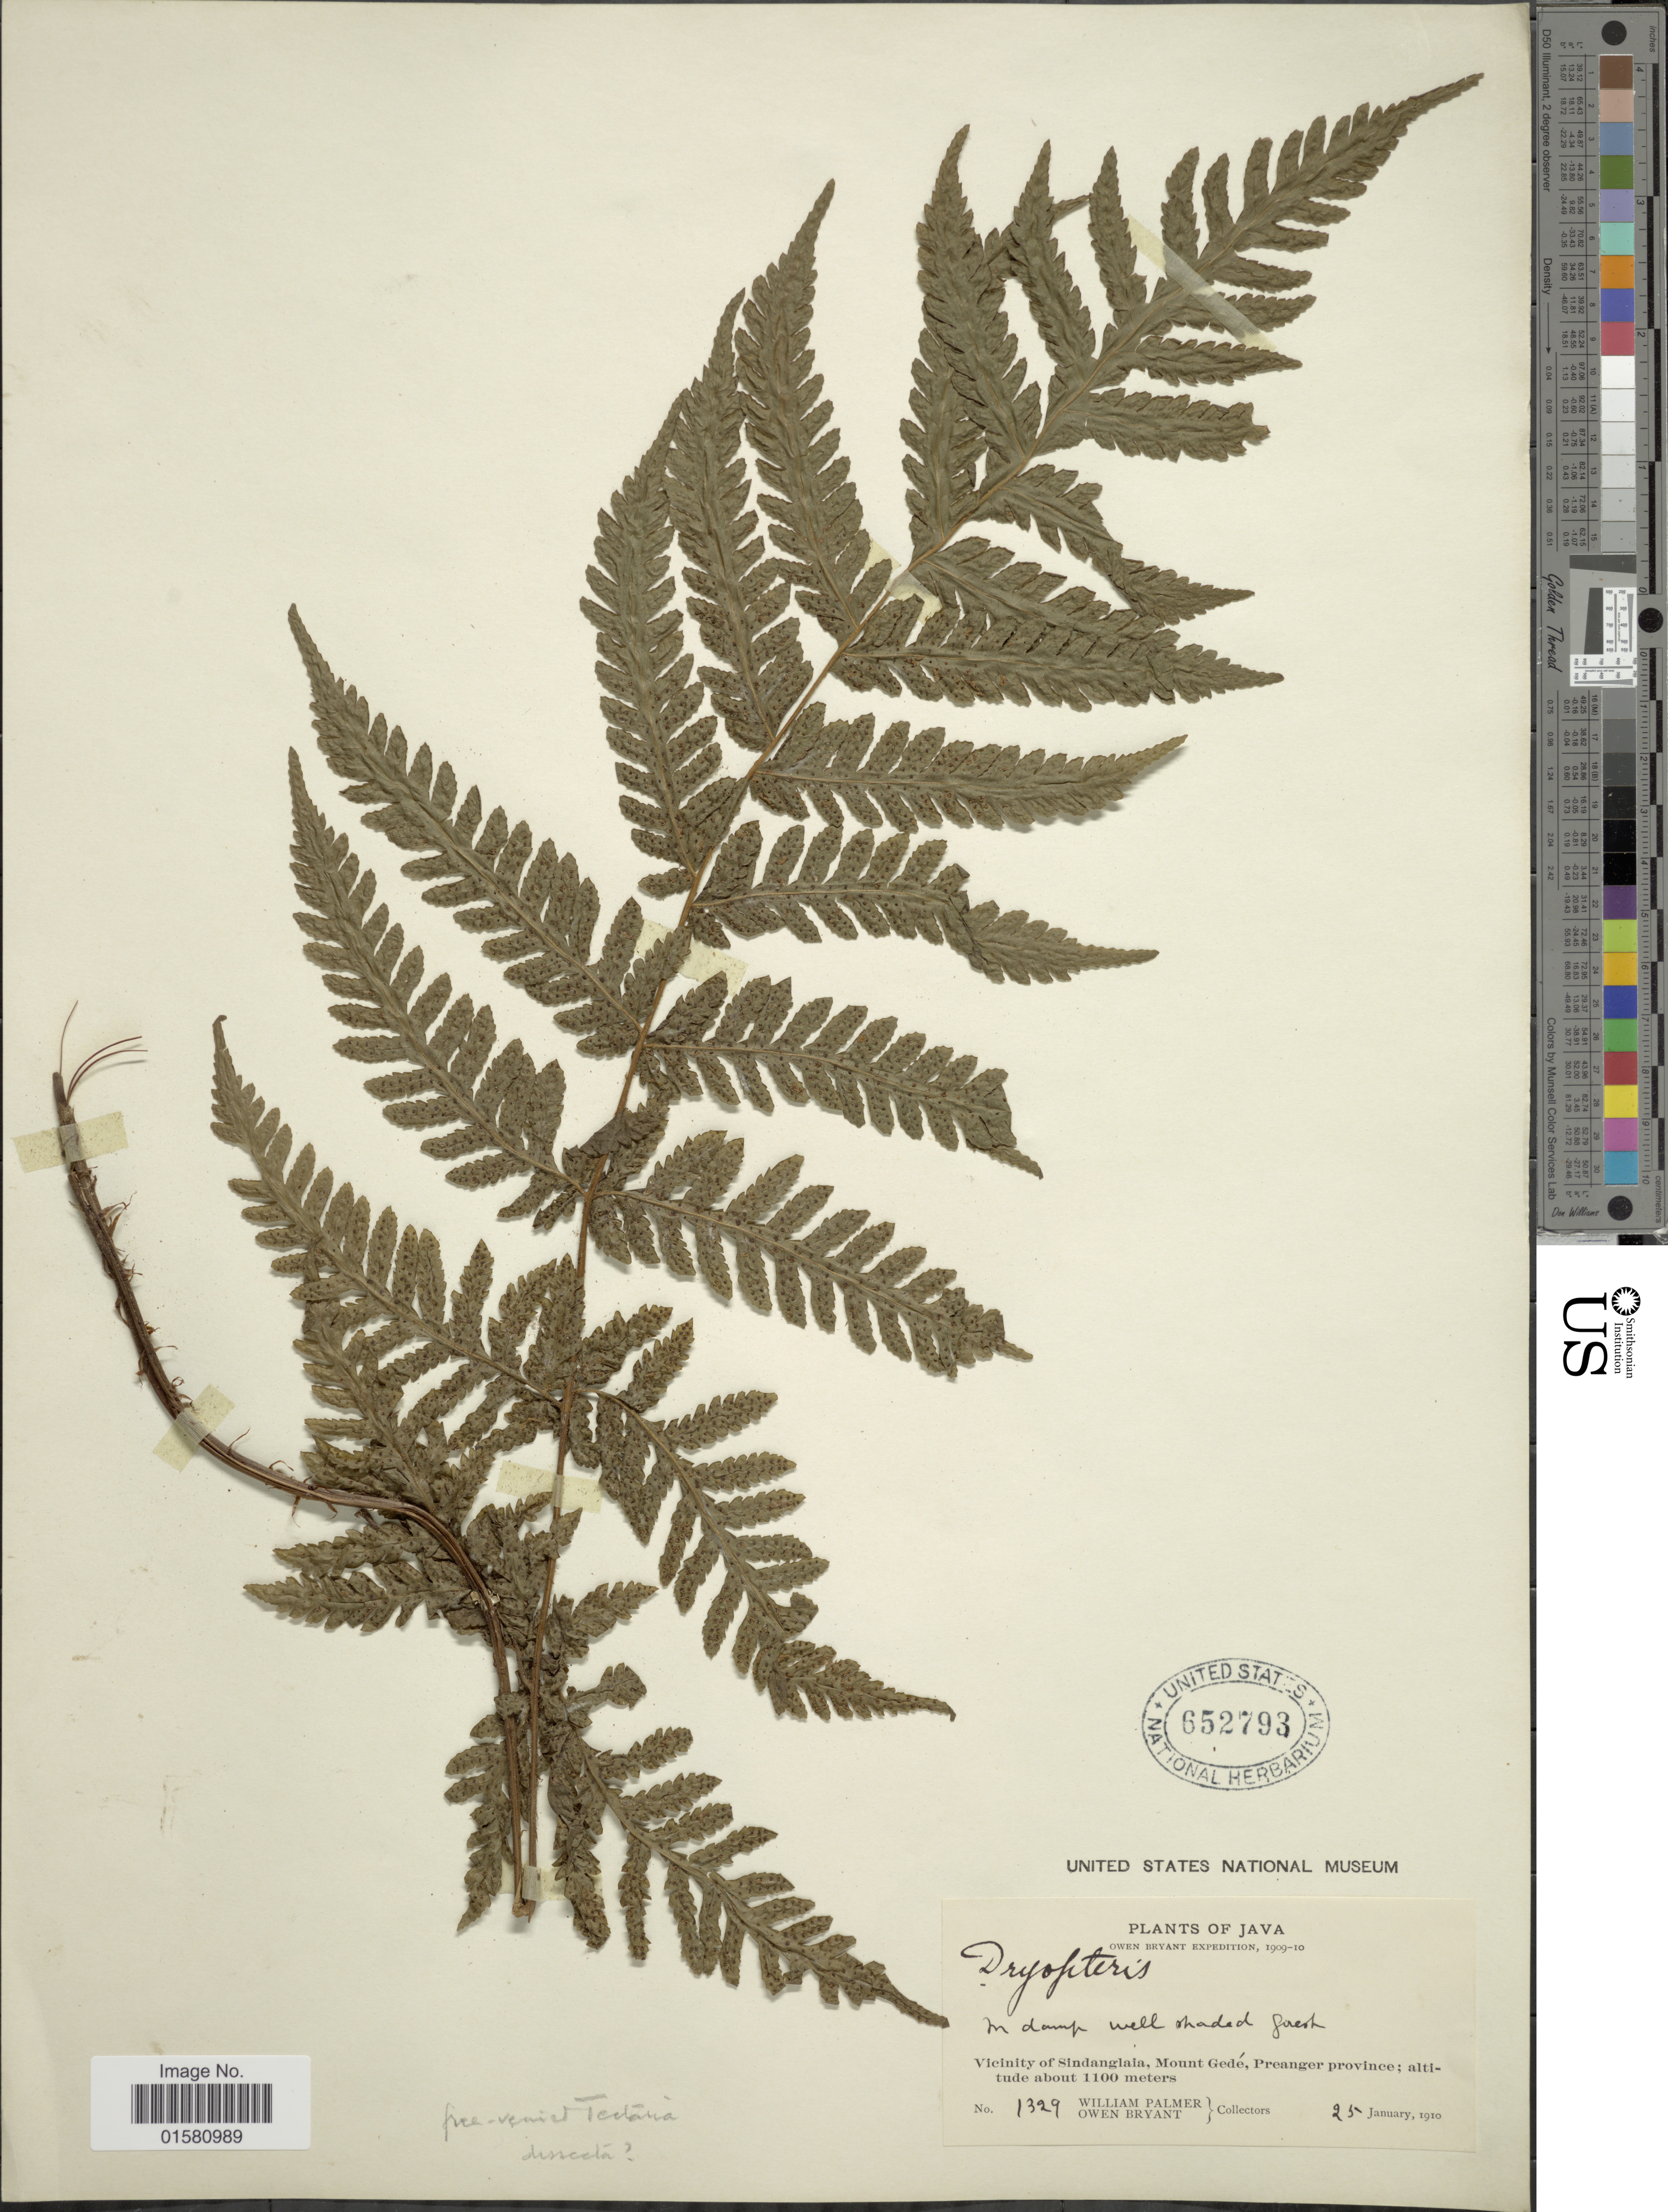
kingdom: Plantae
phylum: Tracheophyta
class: Polypodiopsida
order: Polypodiales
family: Tectariaceae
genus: Tectaria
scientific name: Tectaria dissecta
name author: (G. Forst.) Lellinger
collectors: W. Palmer & O. Bryant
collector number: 1329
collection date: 1910-01-25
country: Indonesia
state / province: Java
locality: Vicinity of Sindanglaia, Mount Gede, Preanger province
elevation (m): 1100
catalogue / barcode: US 652793